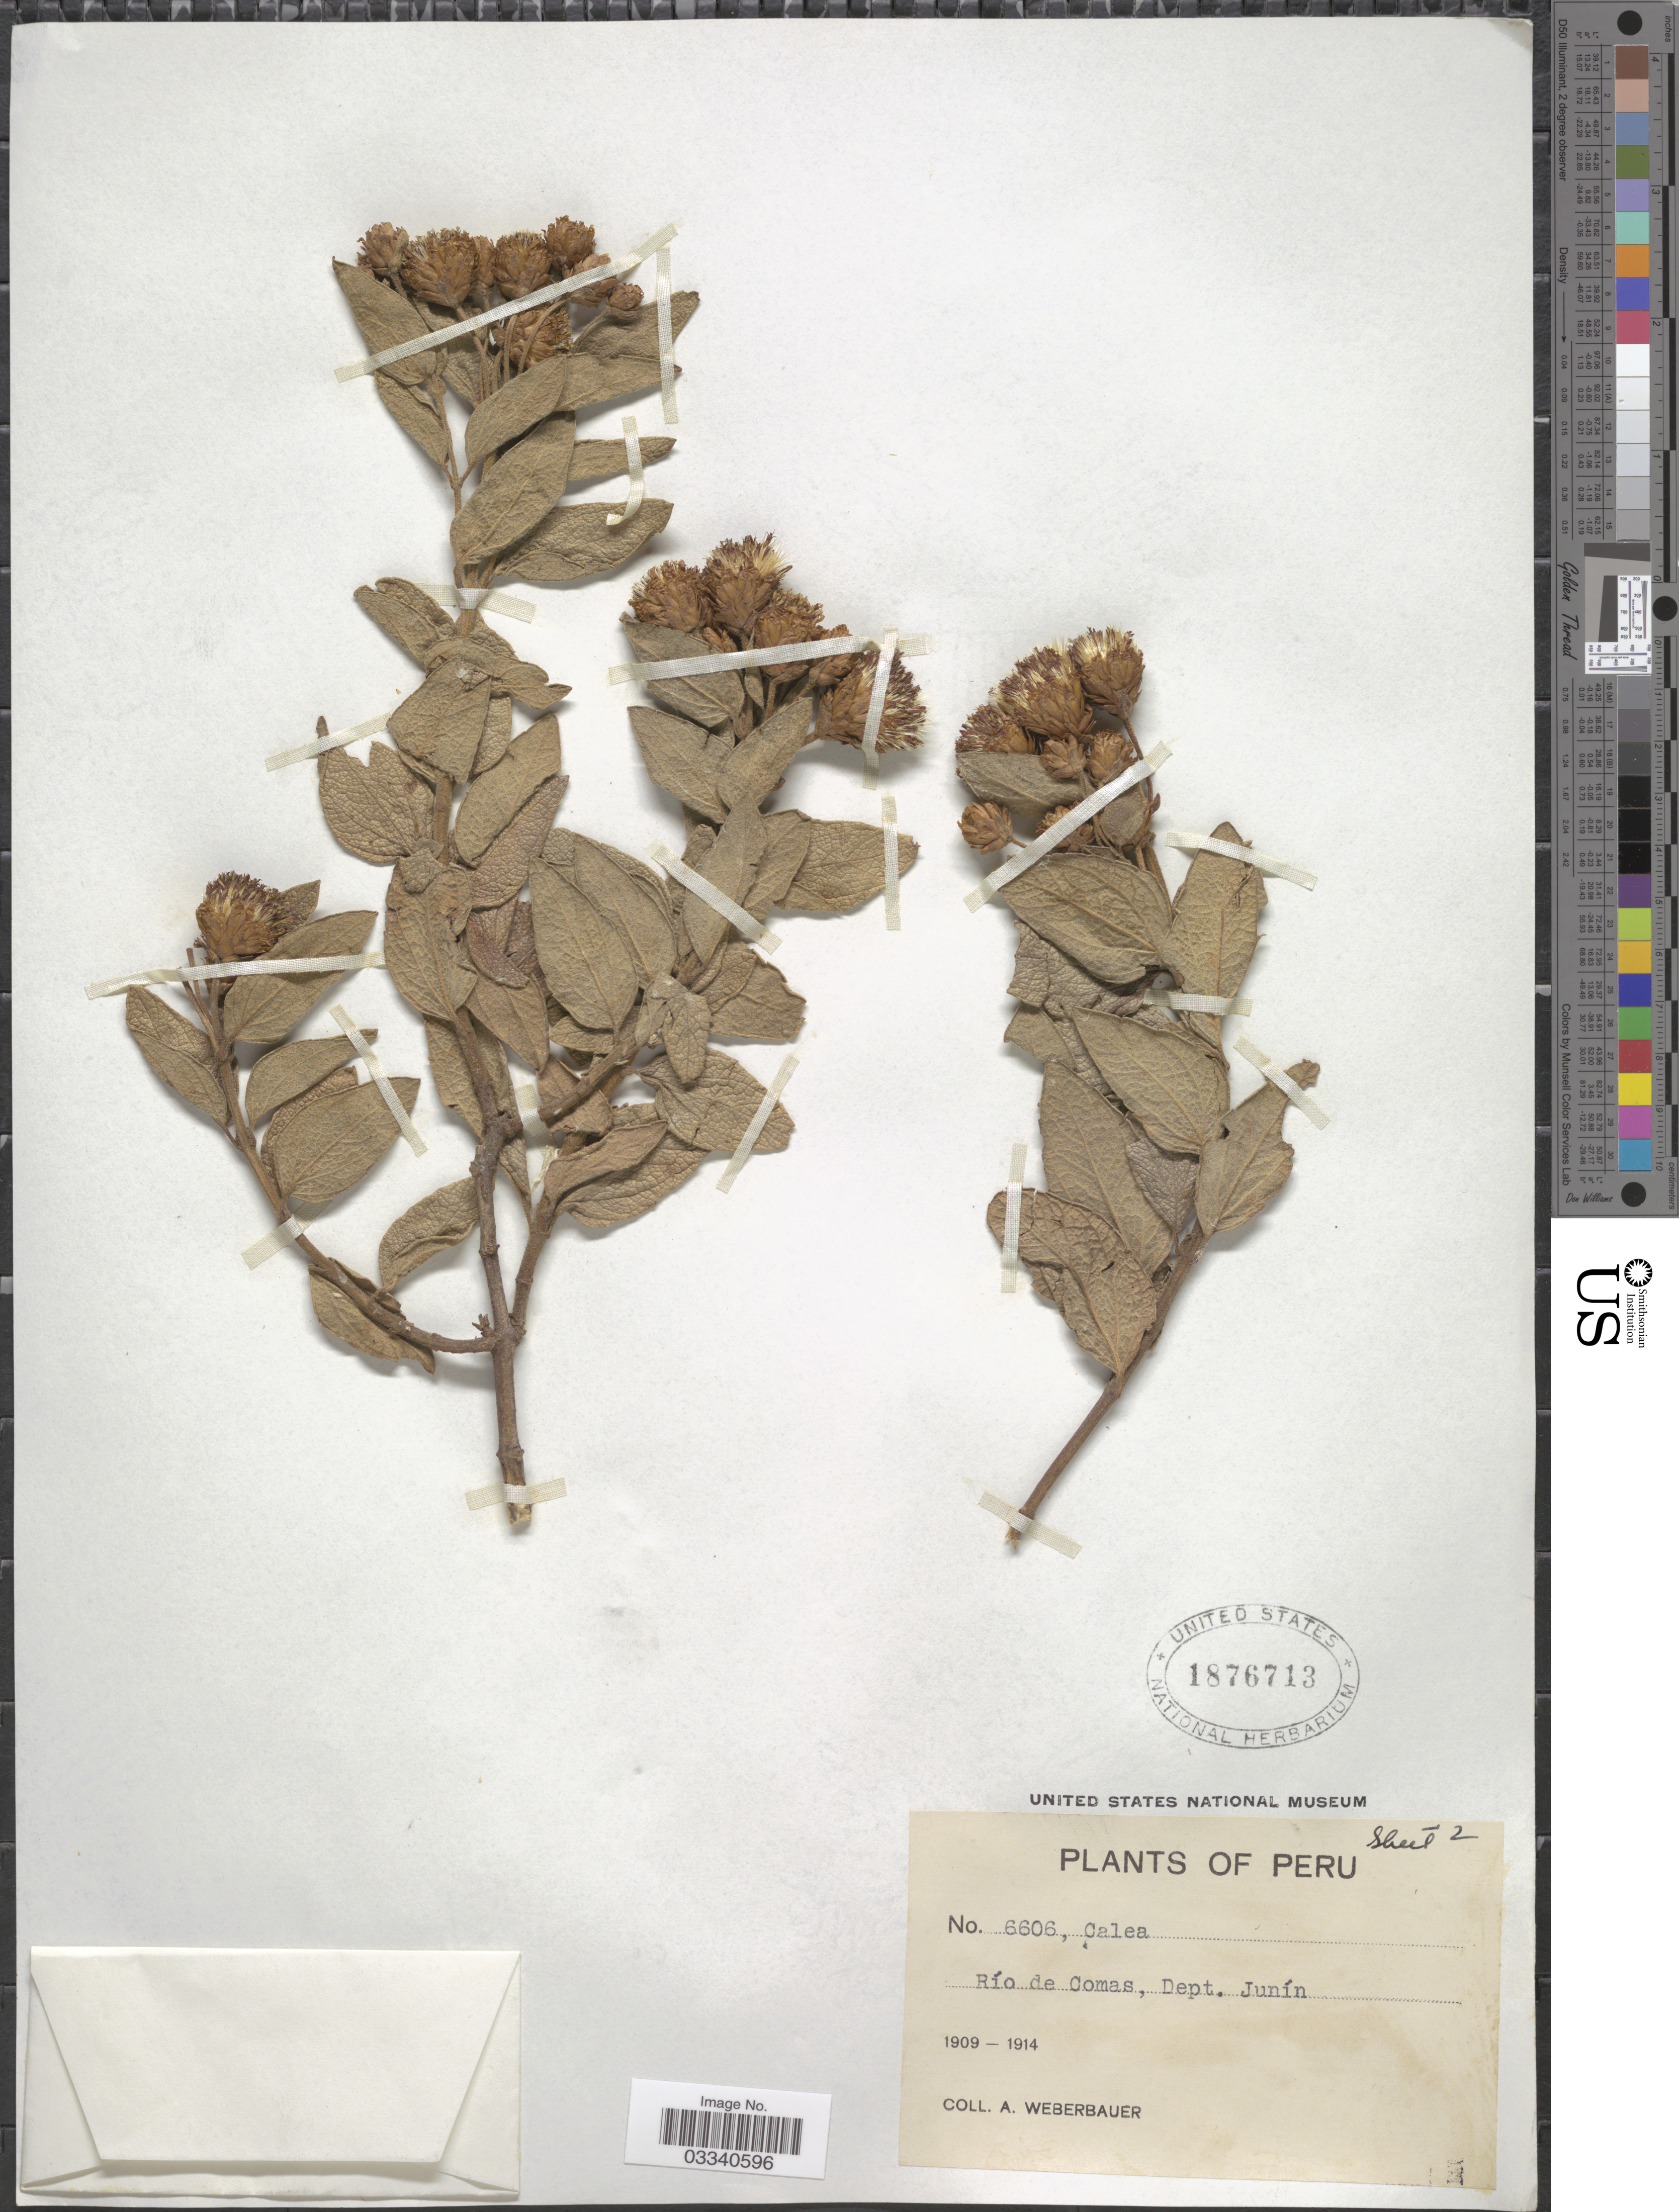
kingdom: Plantae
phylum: Tracheophyta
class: Magnoliopsida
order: Asterales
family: Asteraceae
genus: Calea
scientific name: Calea ulei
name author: Hieron.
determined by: Bueno, Vinicius Resende, (ICN), Universidade Federal do Rio Grande do Sul (BRAZIL)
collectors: A. Weberbauer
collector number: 6606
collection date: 1909/1914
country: Peru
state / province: Junín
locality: Río de Comas, Dept. Junín.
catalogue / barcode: US 1876713